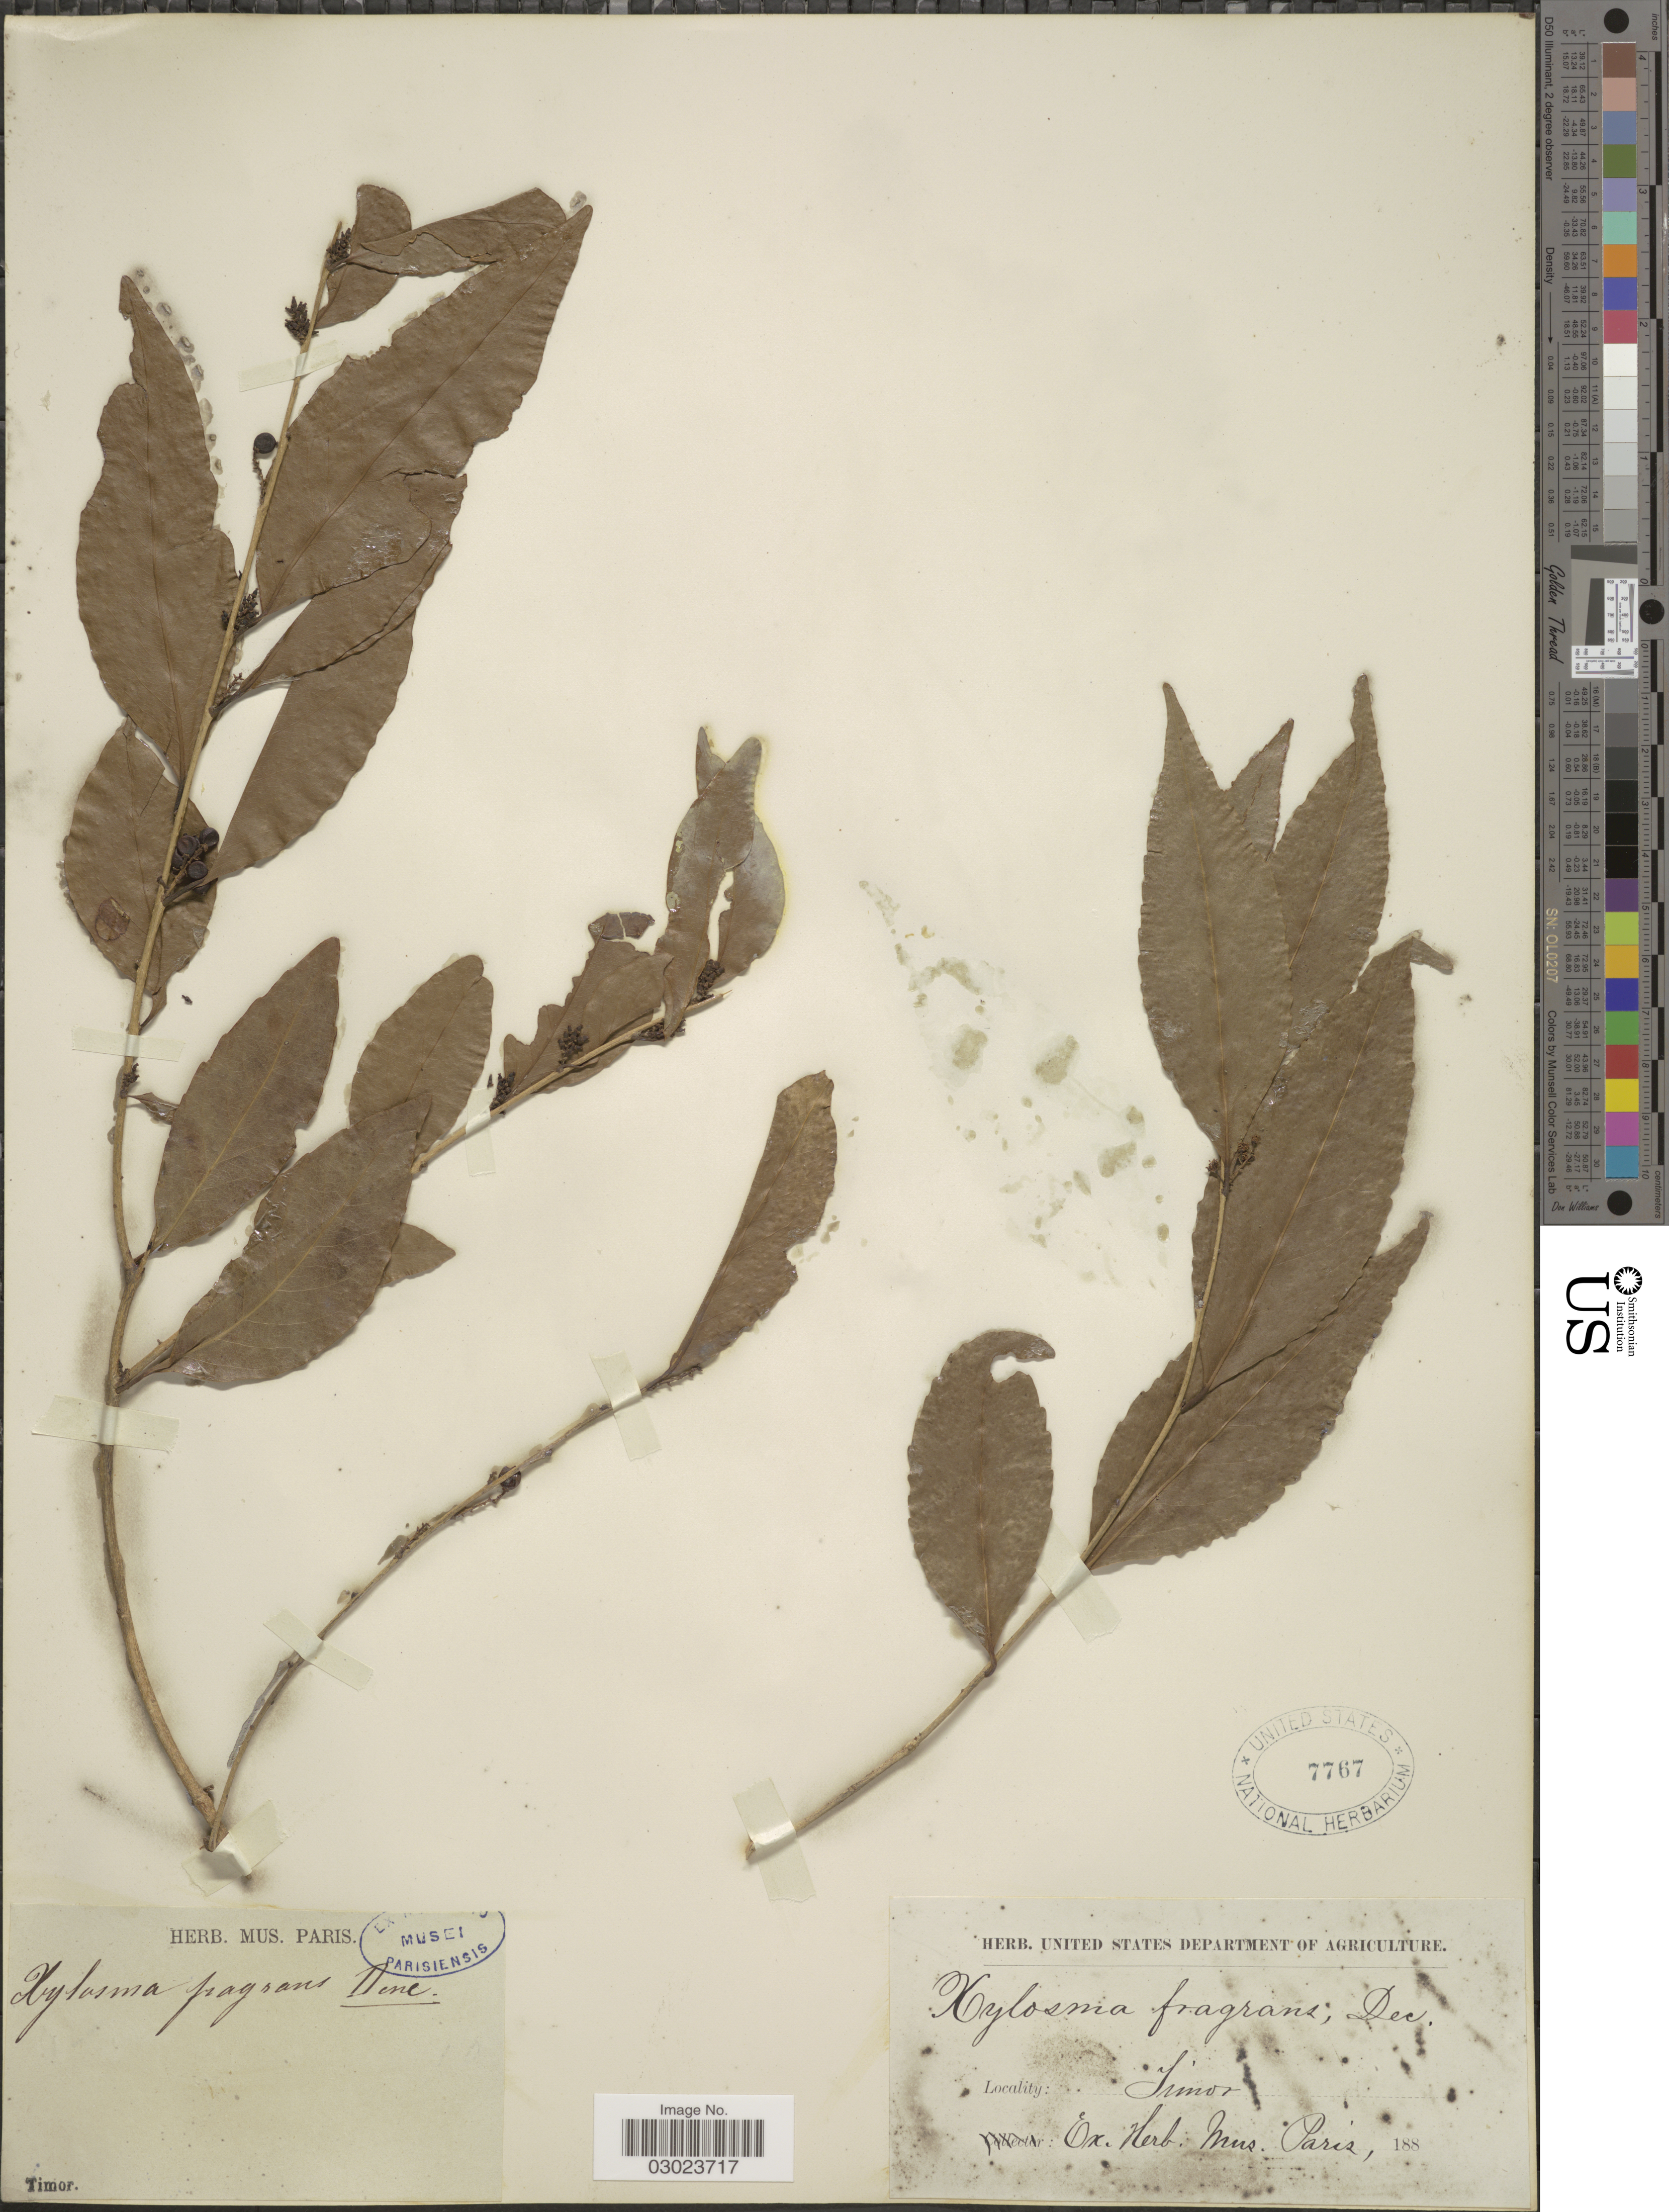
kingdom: Plantae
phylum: Tracheophyta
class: Magnoliopsida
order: Malpighiales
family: Salicaceae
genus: Xylosma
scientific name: Xylosma fragrans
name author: Decne.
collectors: ex herb. U. S. Department of Agriculture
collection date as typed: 188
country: Indonesia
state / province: Nusa Tenggara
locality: Timor.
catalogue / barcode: US 7767